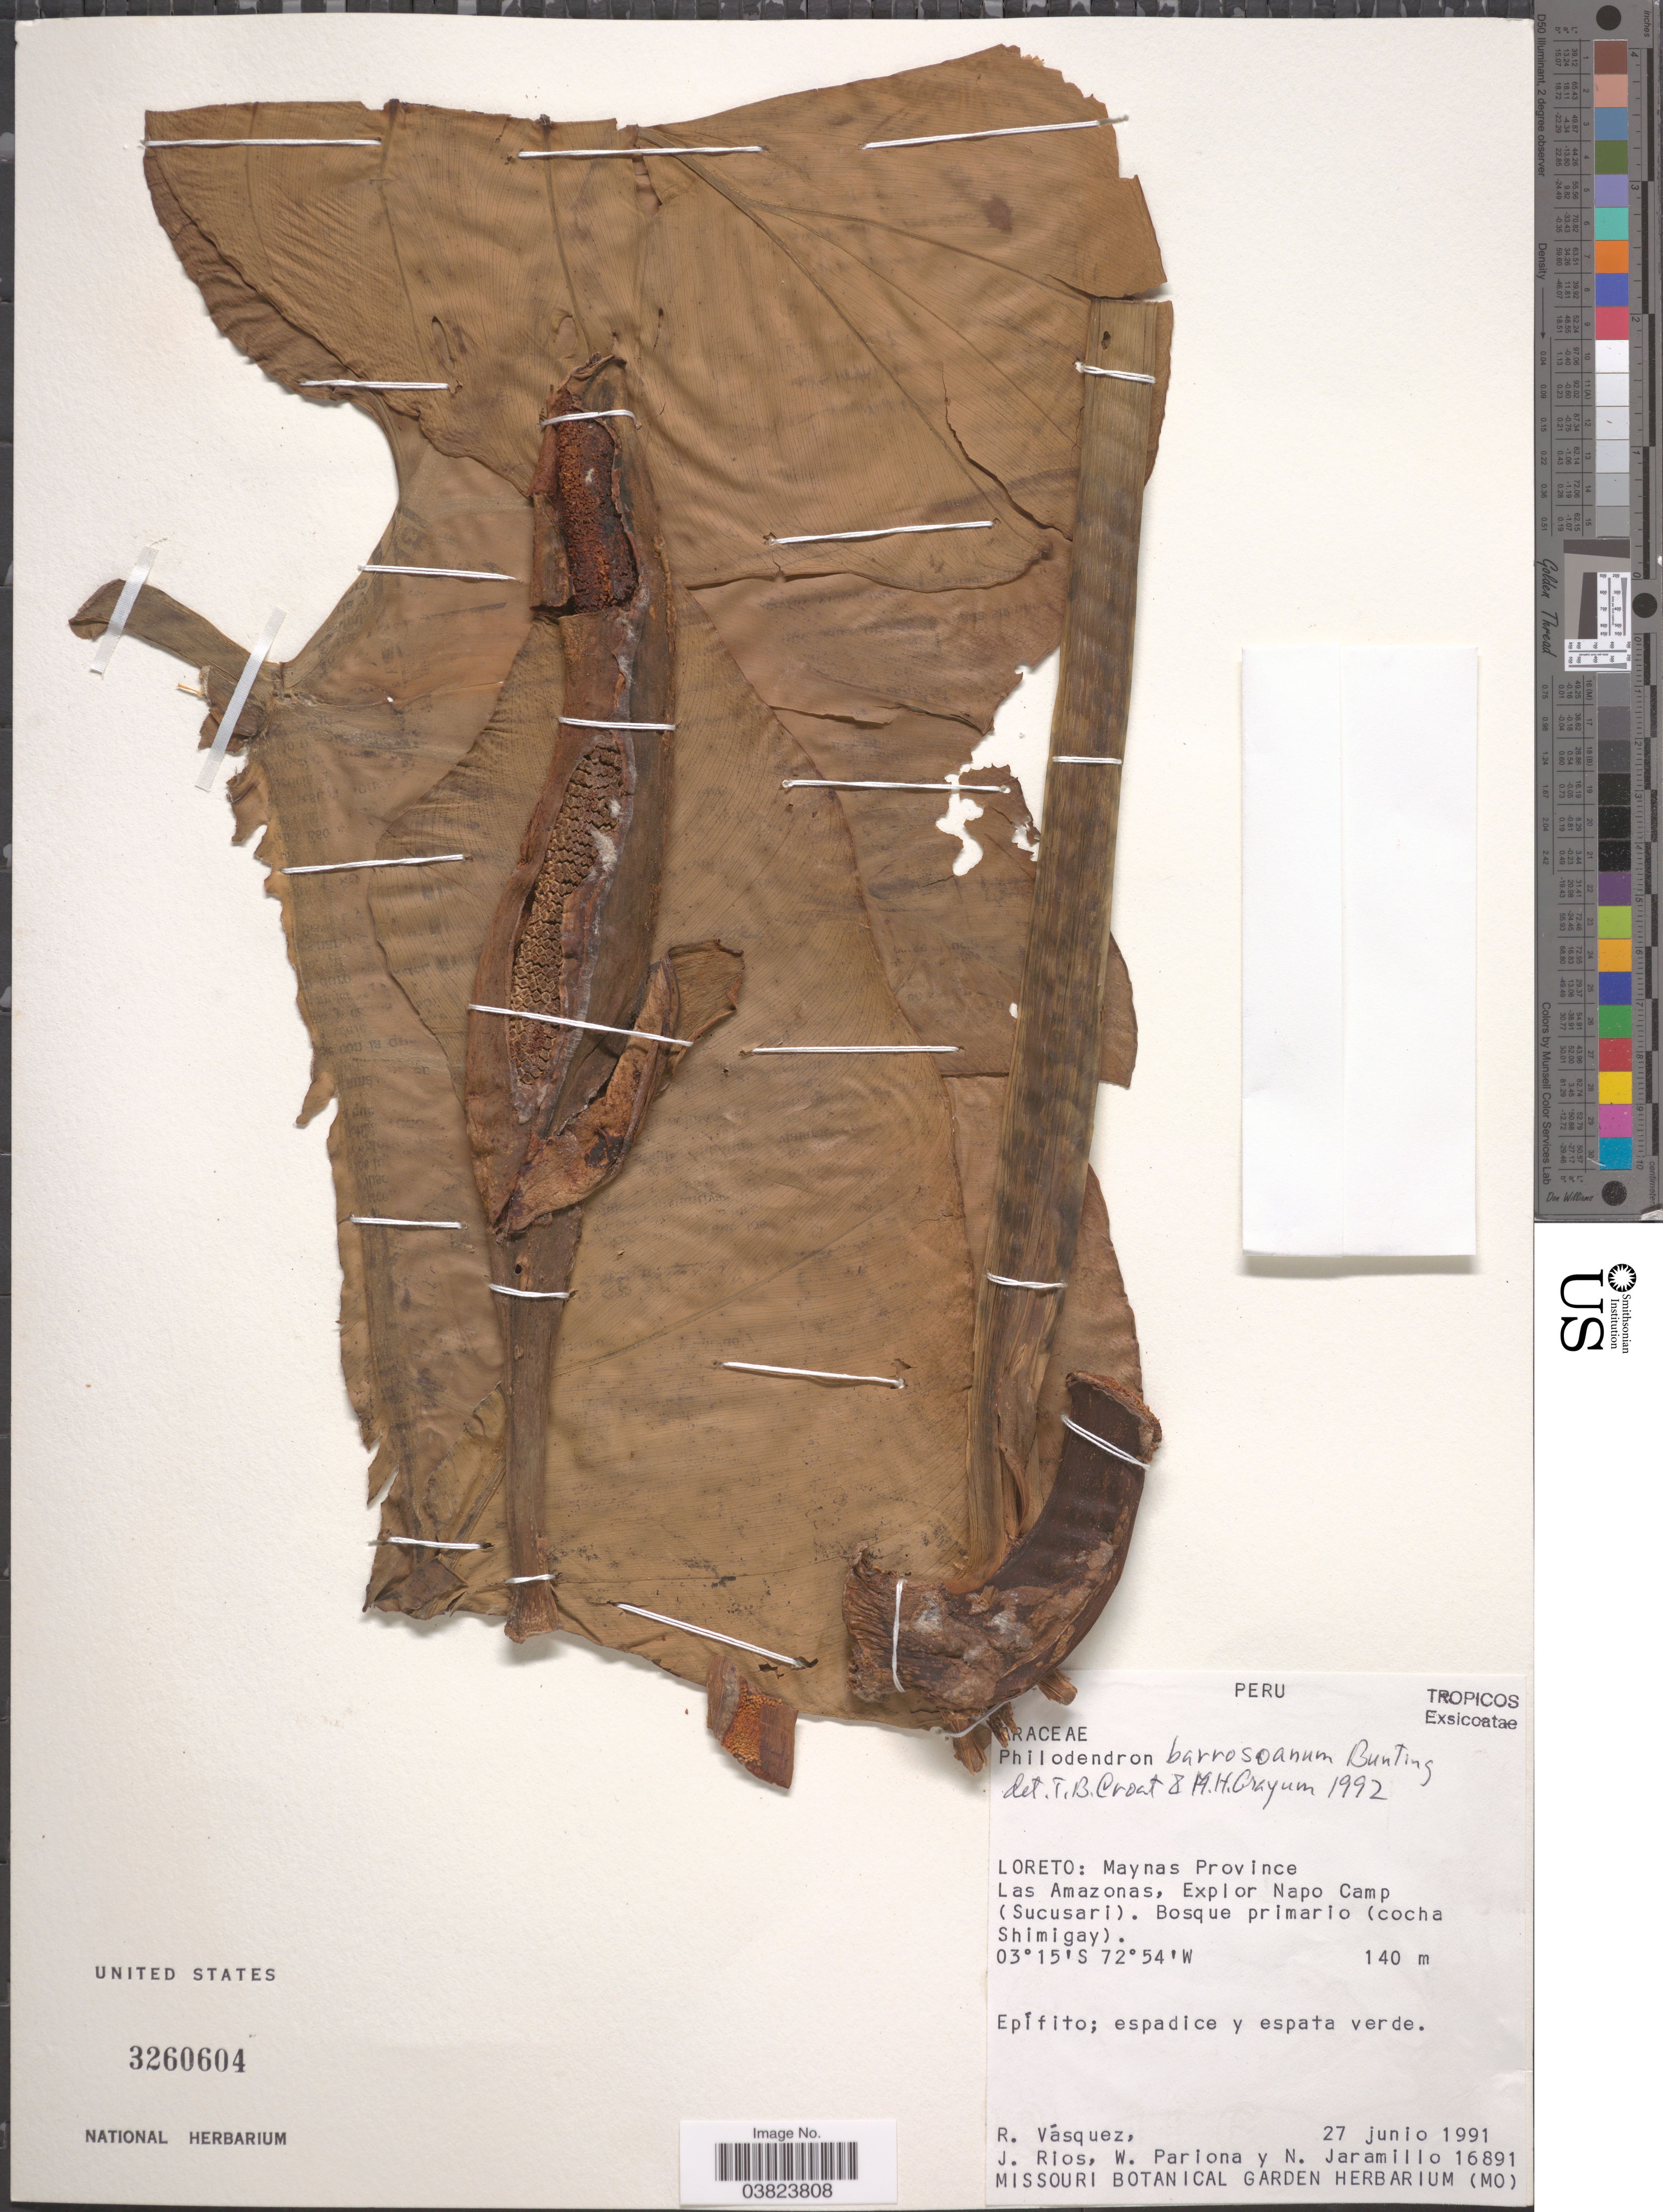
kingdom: Plantae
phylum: Tracheophyta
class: Liliopsida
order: Alismatales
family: Araceae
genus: Philodendron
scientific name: Philodendron barrosoanum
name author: G.S. Bunting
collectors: R. Vásquez, J. Rios, W. Pariona & N. Jaramillo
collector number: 16891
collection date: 1991-06-27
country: Peru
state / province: Loreto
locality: Maynas Province. Las Amazonas, Explor Napo Camp (Sucusari). Bosque primario (cocha Shimigay).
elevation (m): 140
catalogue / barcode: US 3260604